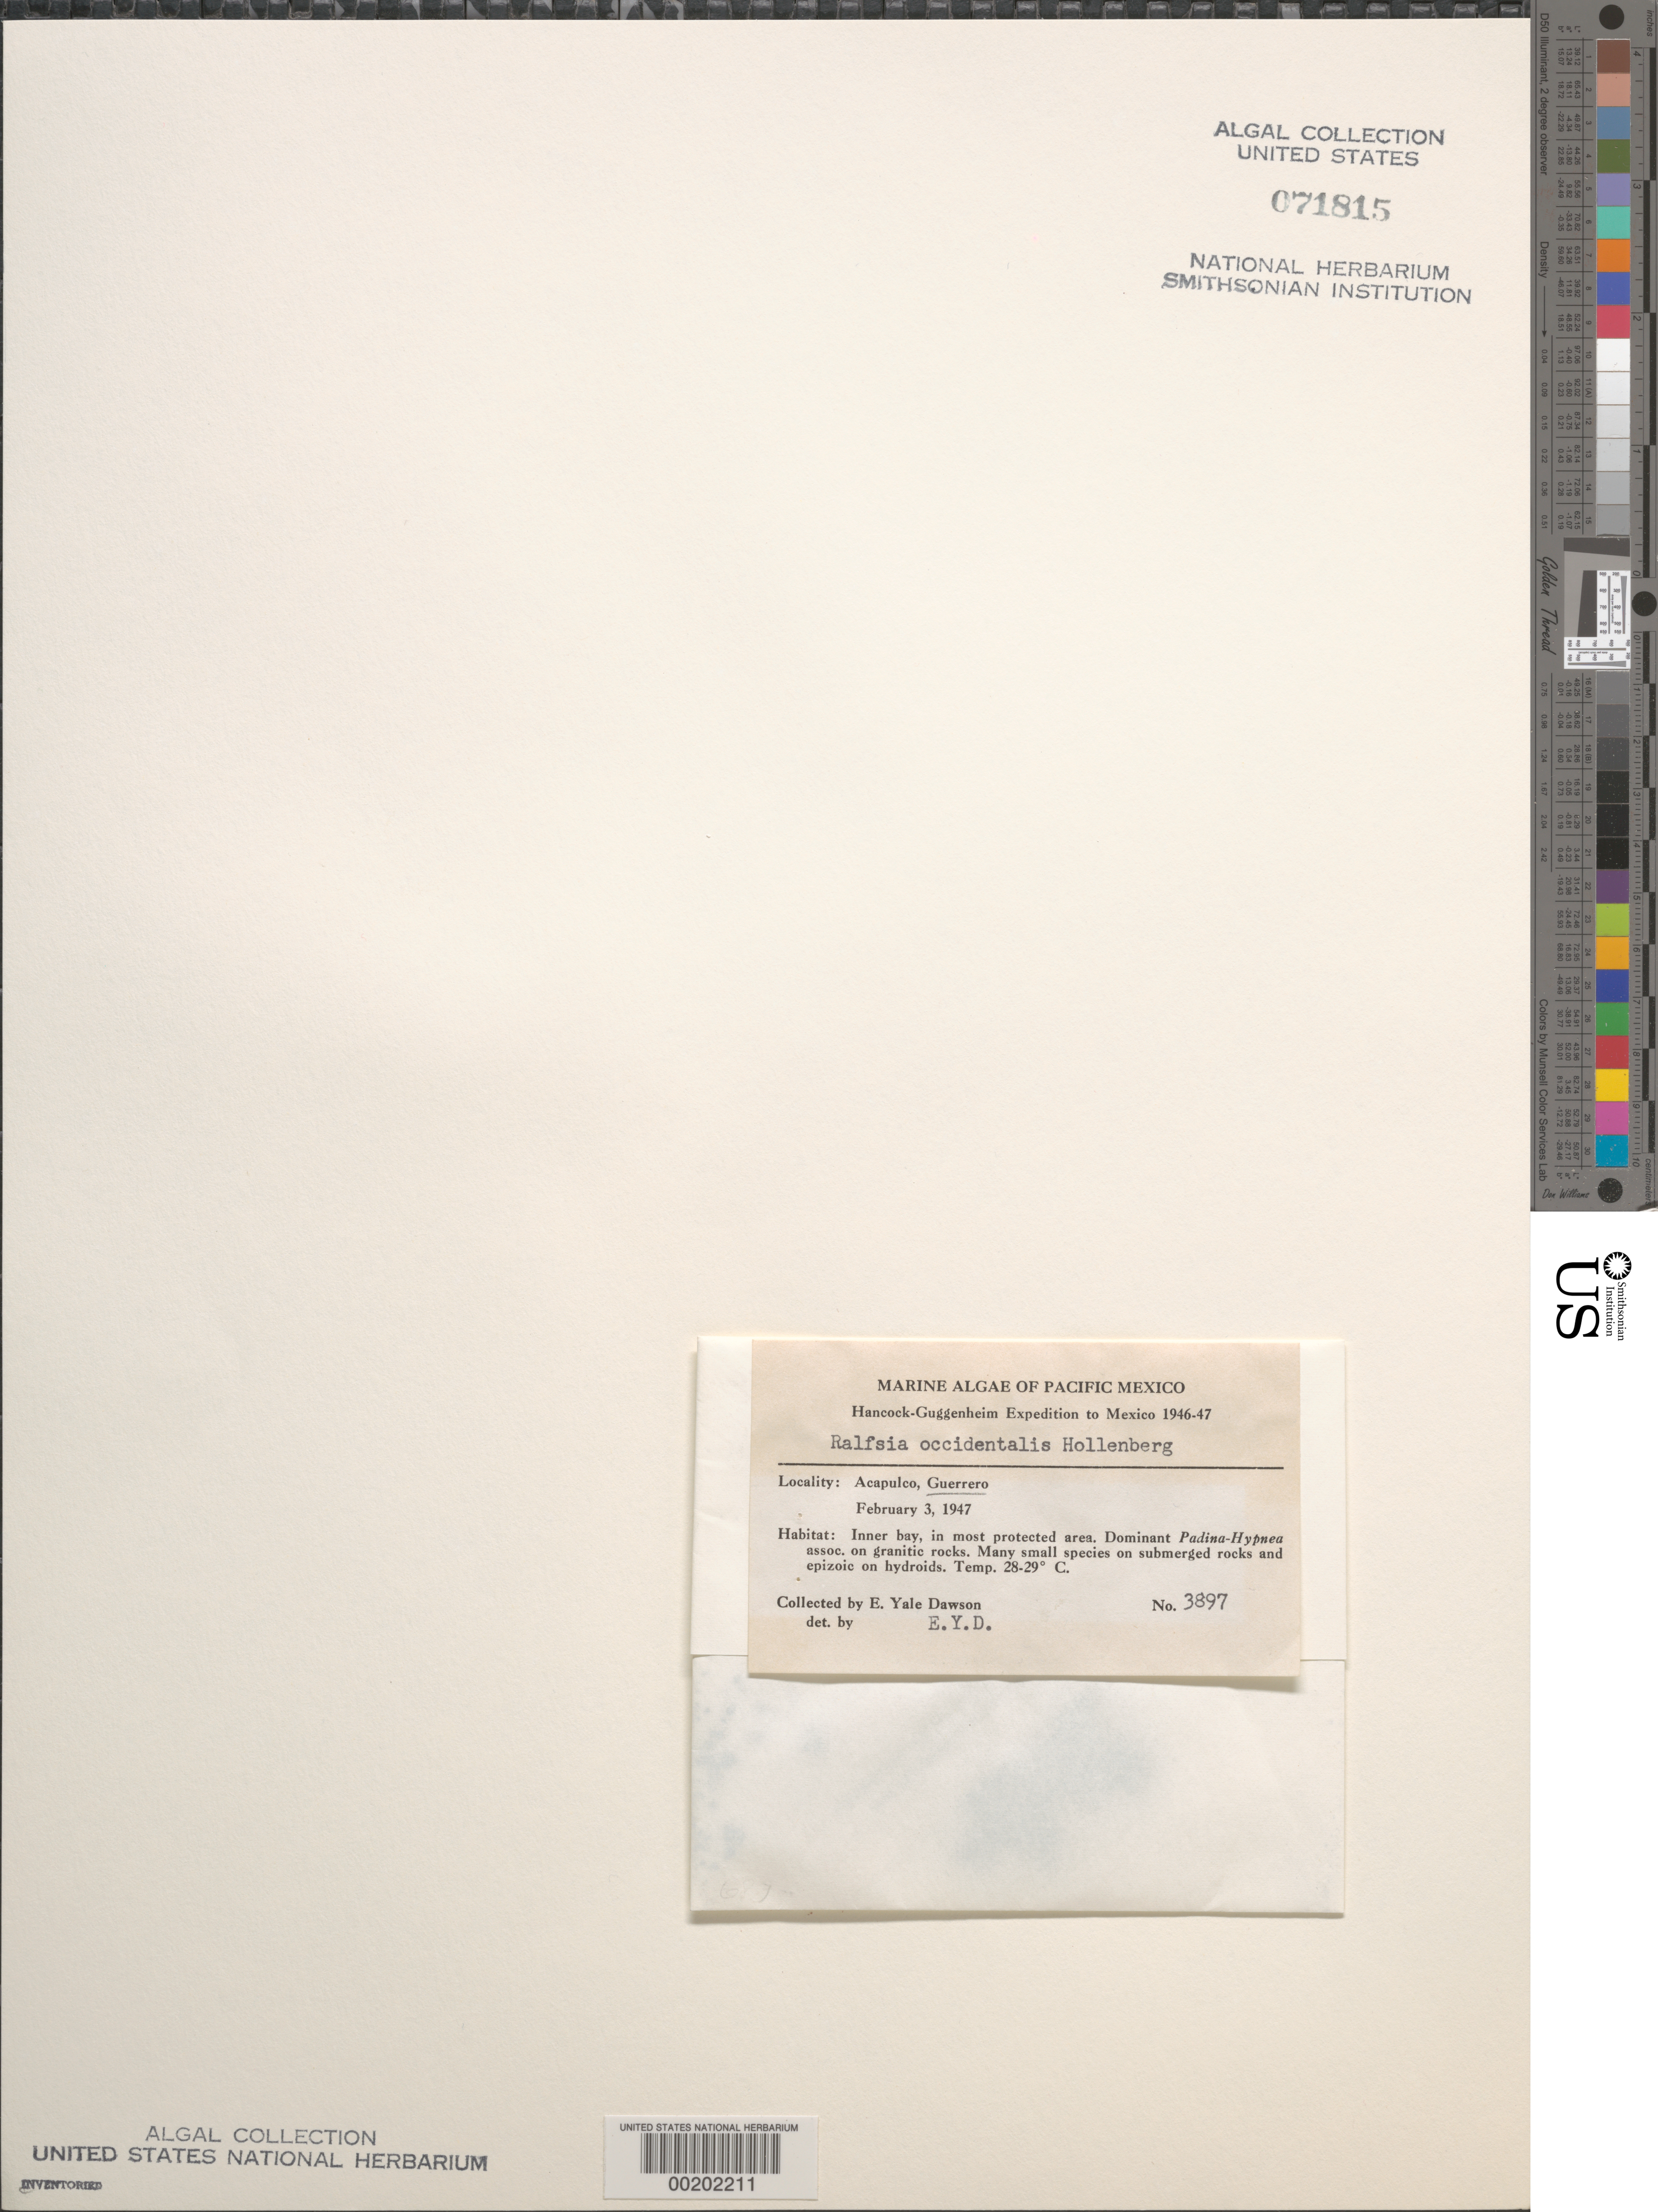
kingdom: Chromista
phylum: Ochrophyta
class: Phaeophyceae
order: Ralfsiales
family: Ralfsiaceae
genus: Ralfsia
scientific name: Ralfsia pacifica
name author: Hollenb. in G.M. Sm.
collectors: E. Y. Dawson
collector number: EYD 3897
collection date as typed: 03 February 1947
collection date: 1947-02-03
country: Mexico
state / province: Guerrero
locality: Acapulco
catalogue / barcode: US 71815